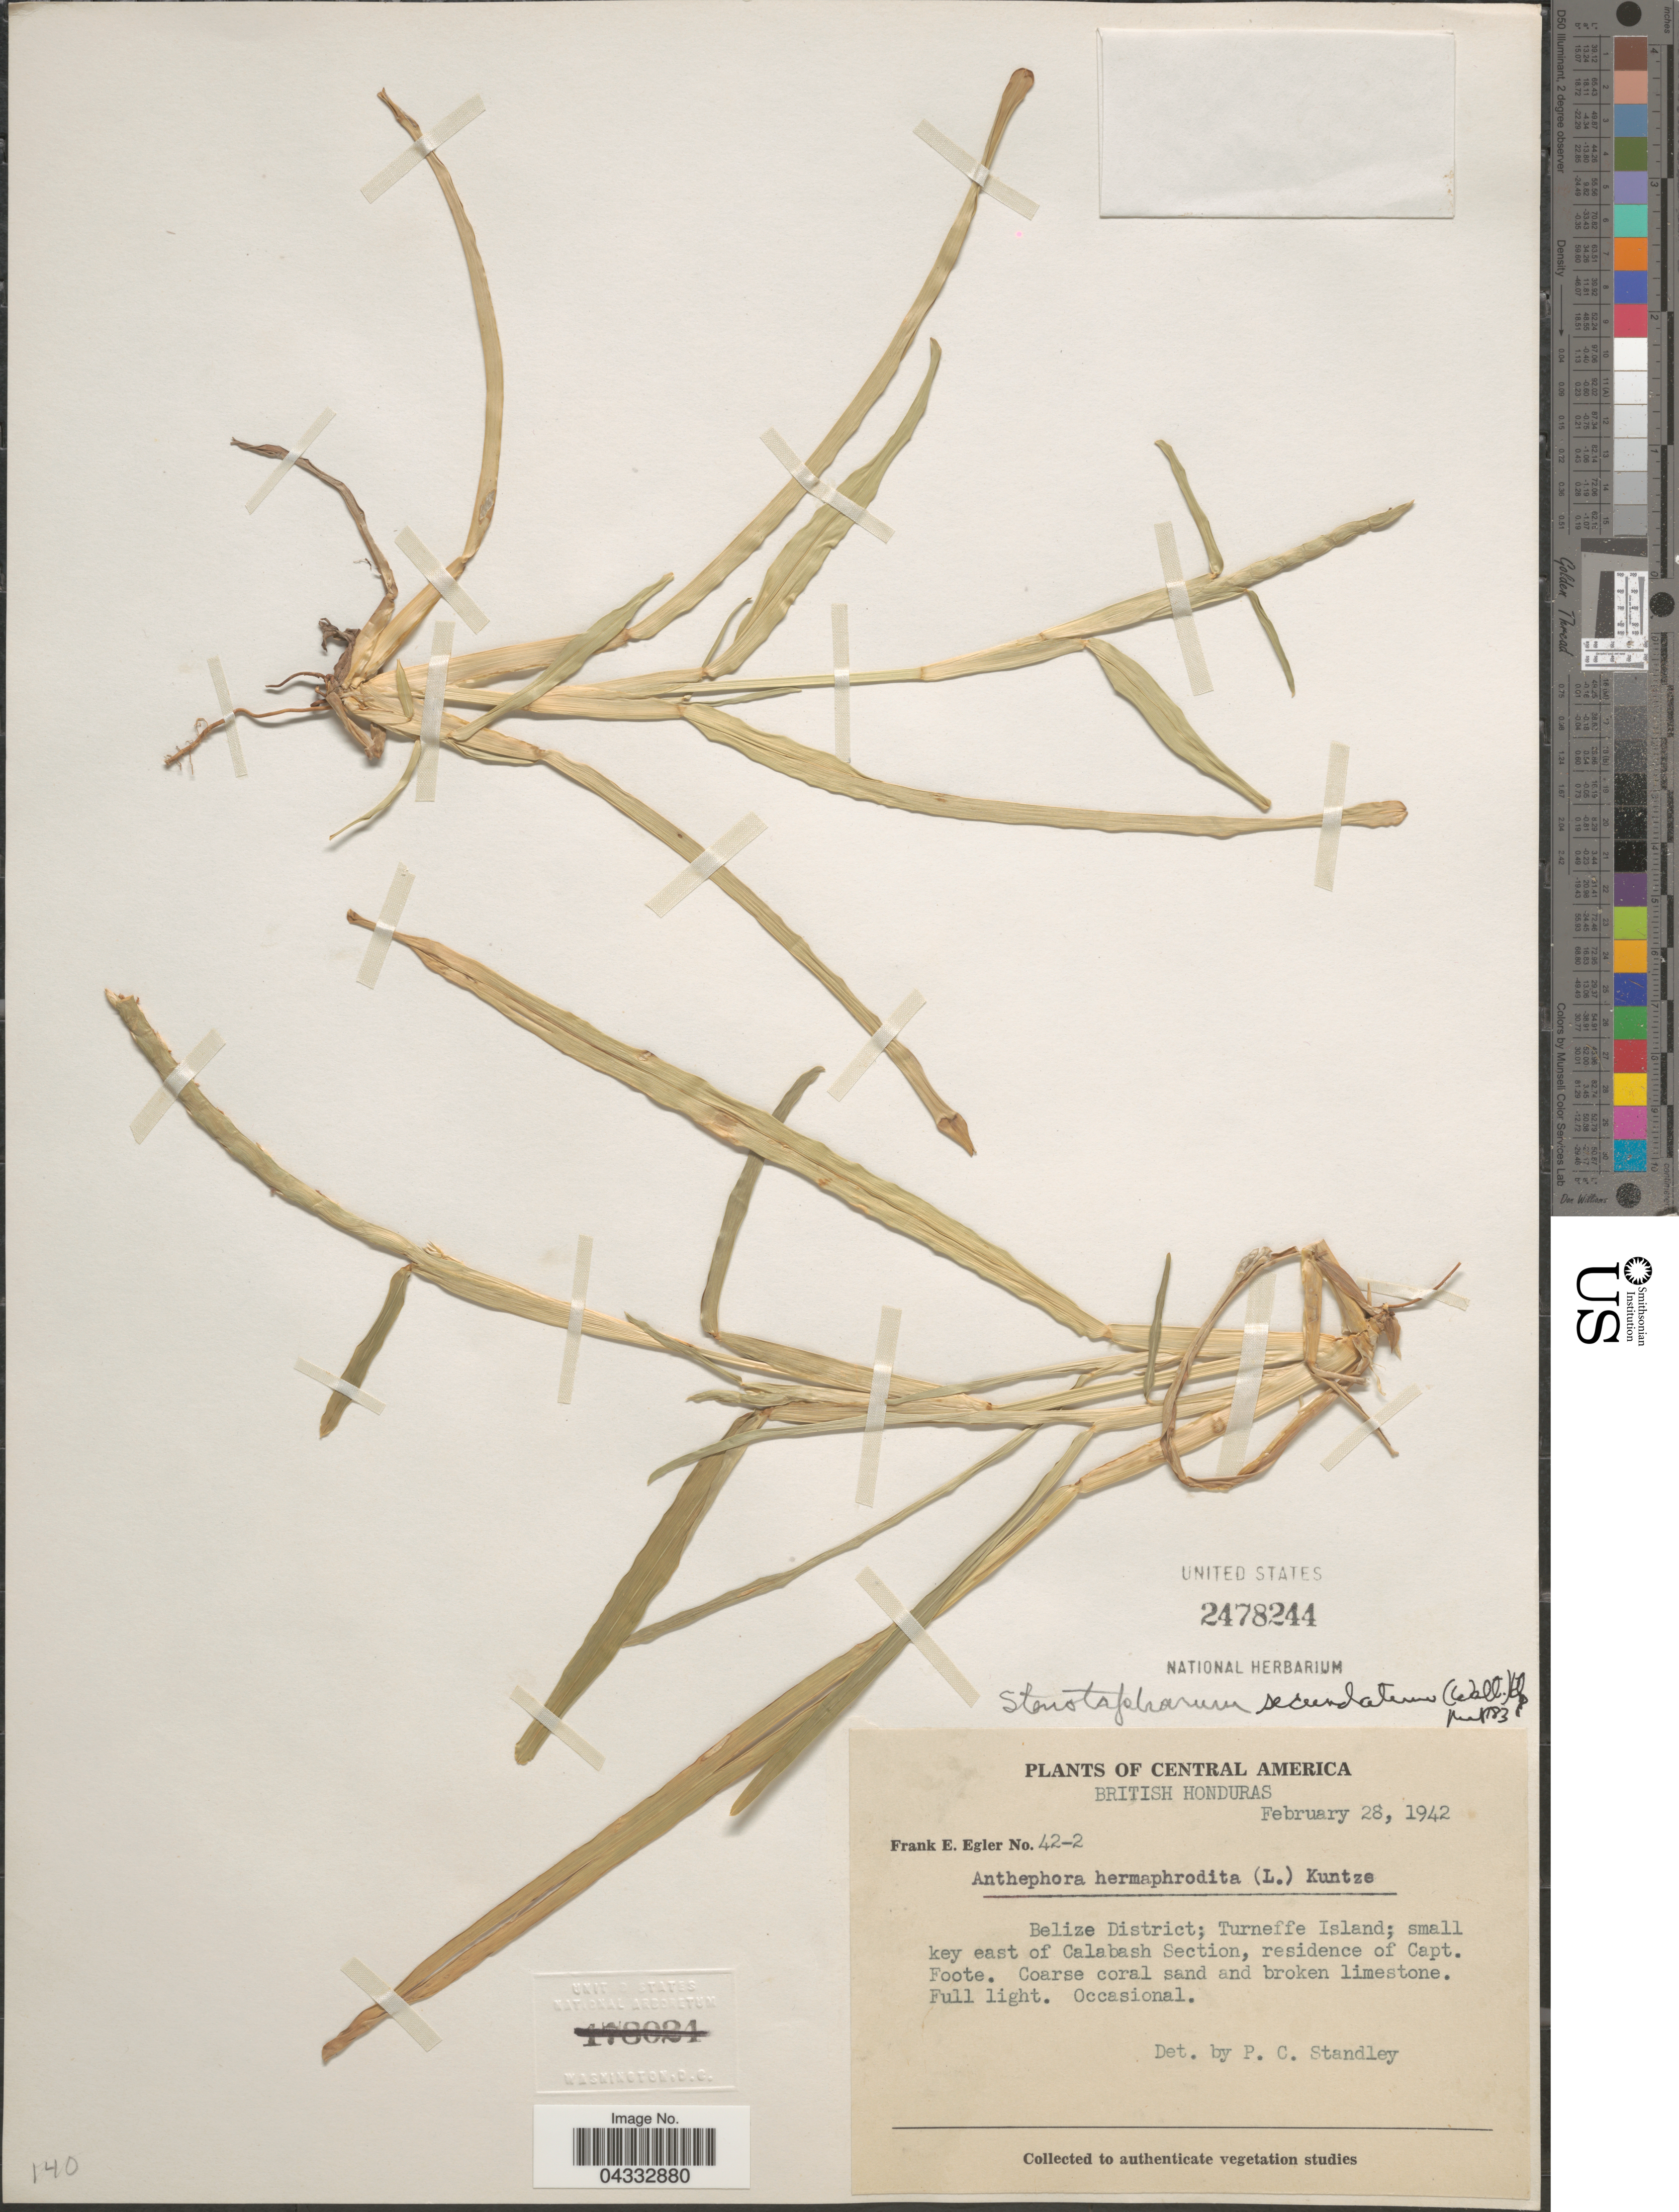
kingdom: Plantae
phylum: Tracheophyta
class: Liliopsida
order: Poales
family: Poaceae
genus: Stenotaphrum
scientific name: Stenotaphrum secundatum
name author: (Walter) Kuntze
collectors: F. Egler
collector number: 42-2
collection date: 1942-02-28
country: Belize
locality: British Honduras. Belize District; Turneffe Island; small key east of Calabash Section, residence of Capt. Foote.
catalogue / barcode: US 2478244